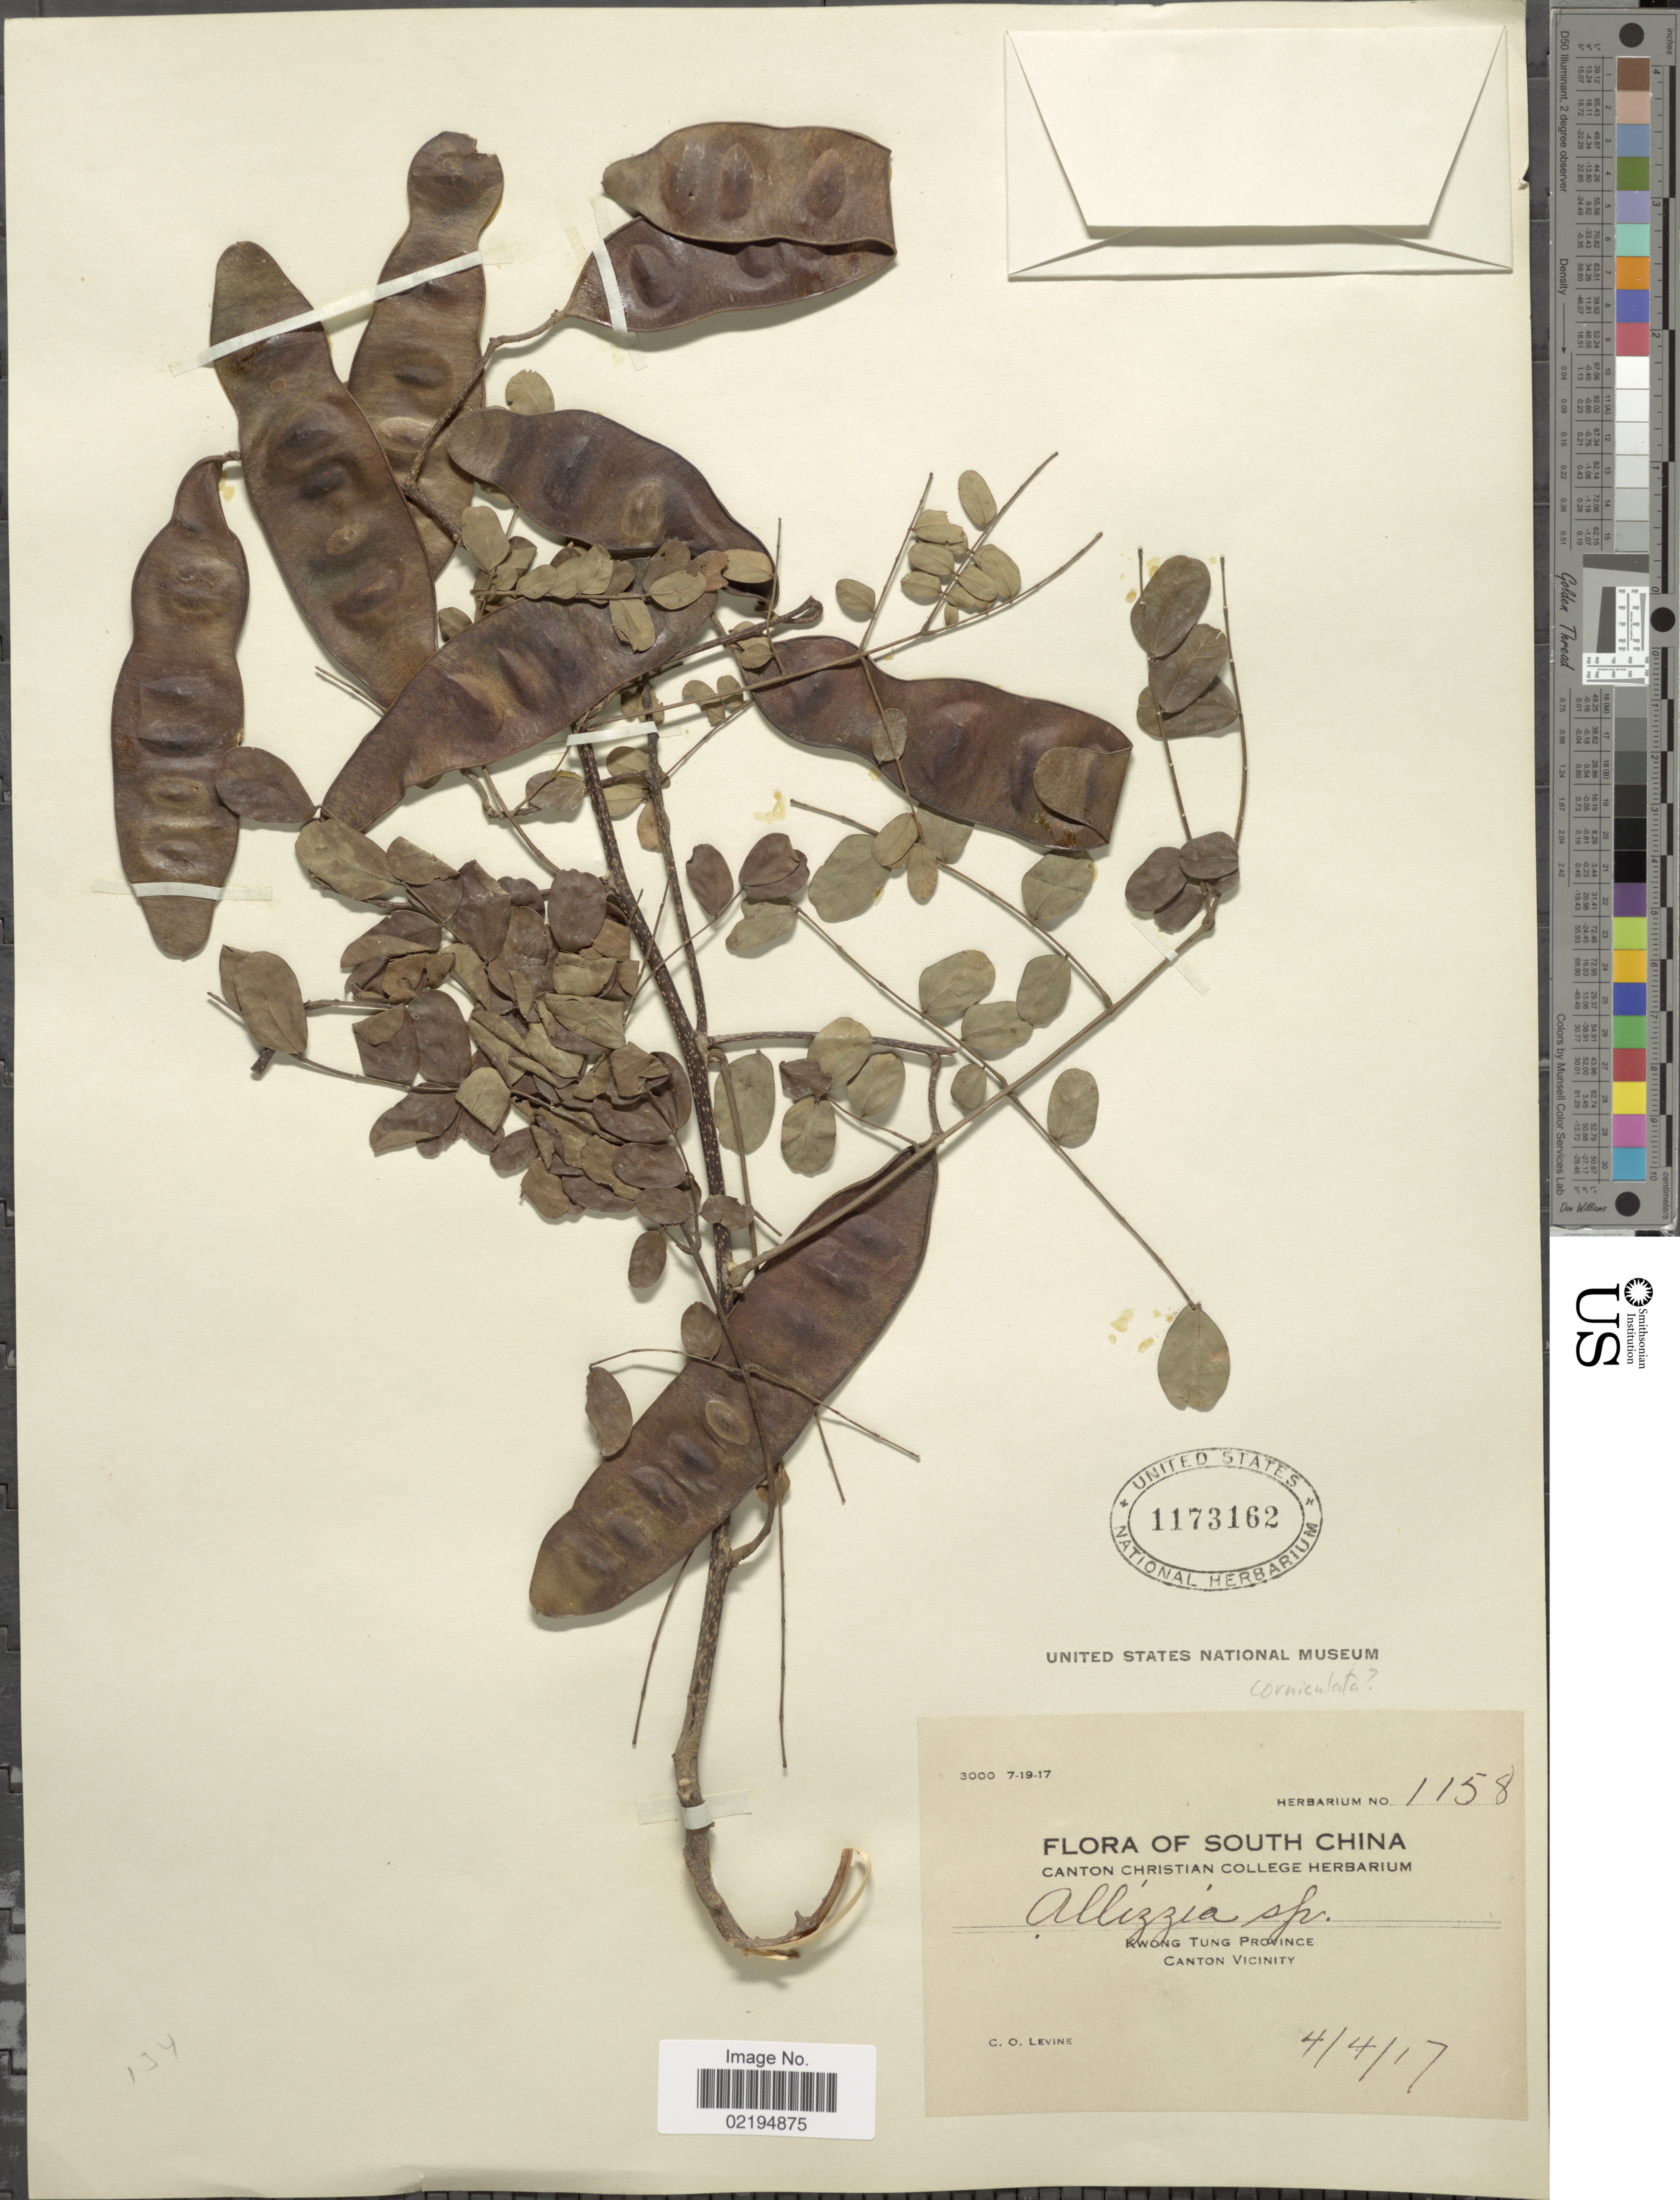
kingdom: Plantae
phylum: Tracheophyta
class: Magnoliopsida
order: Fabales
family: Fabaceae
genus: Albizia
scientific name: Albizia sp.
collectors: C. O. Levine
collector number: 1158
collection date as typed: Transcribed d/m/y: 4/4/17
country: China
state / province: Guangdong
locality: South China, Kwong Tung Province, Canton vicinity.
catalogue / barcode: US 1173162